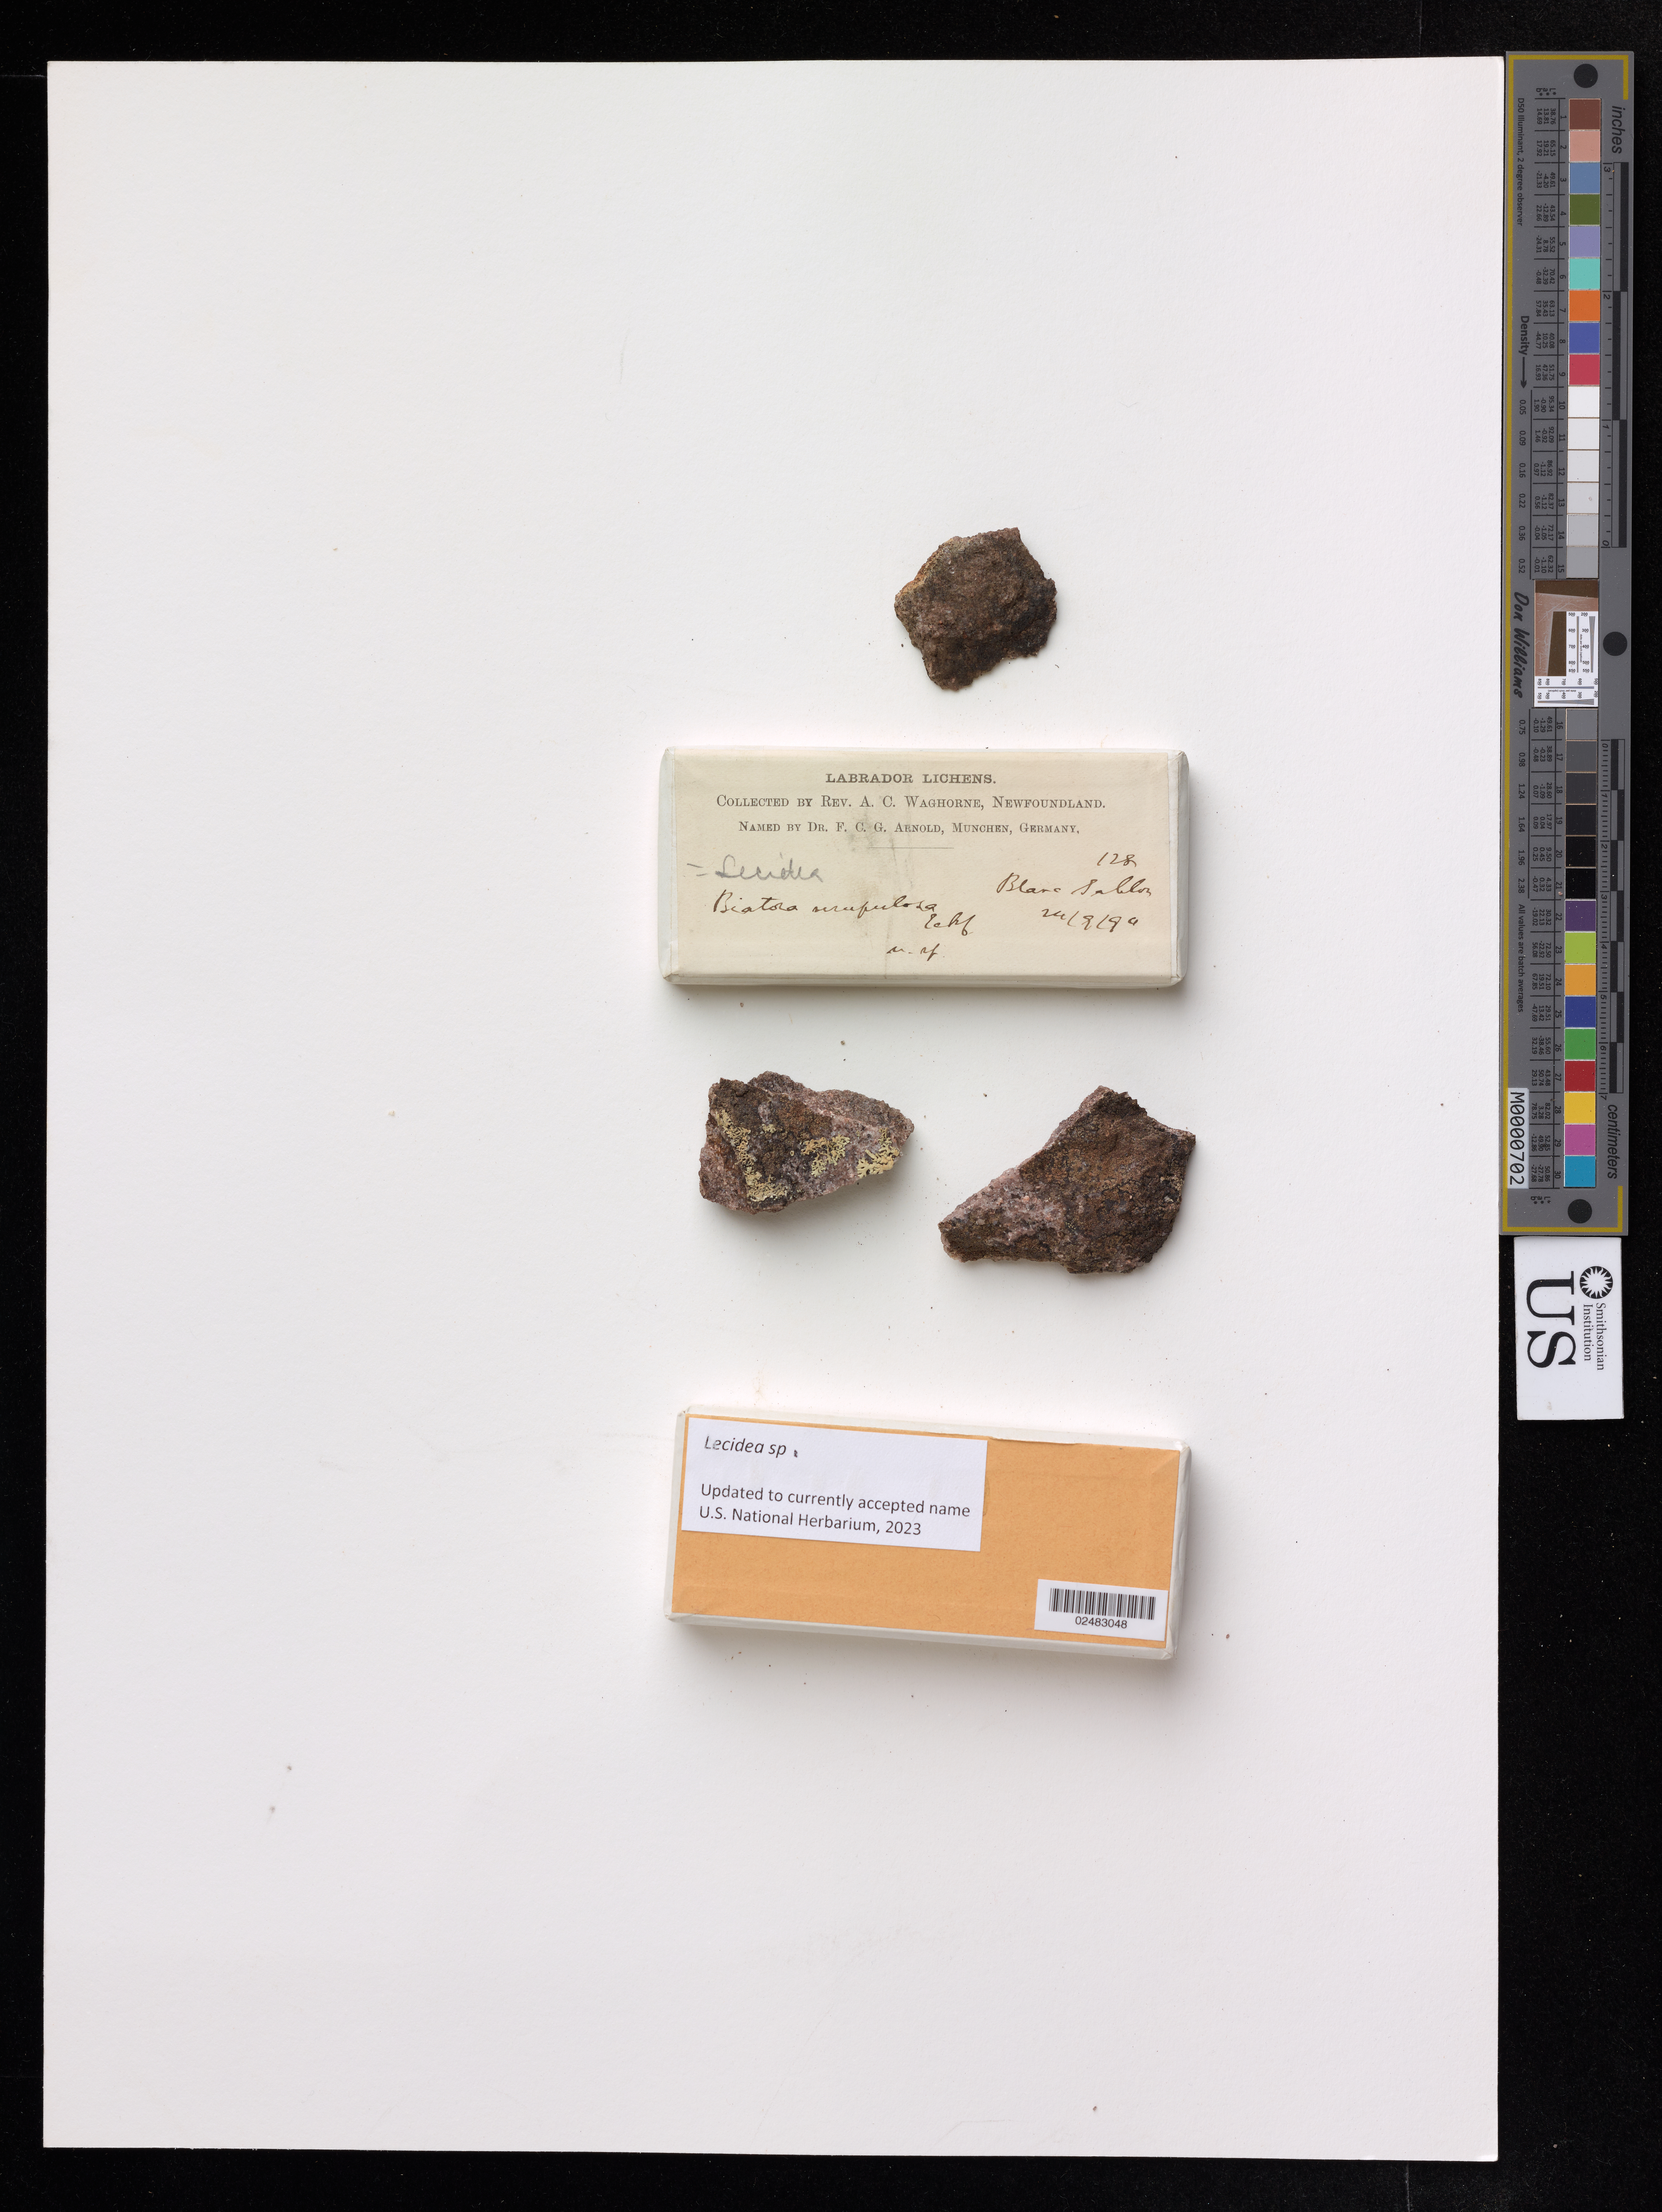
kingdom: Fungi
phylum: Ascomycota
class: Lecanoromycetes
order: Lecideales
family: Lecideaceae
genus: Lecidea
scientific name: Lecidea sp.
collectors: A. Waghorne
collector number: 128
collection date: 1894-09-24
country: Canada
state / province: Newfoundland and Labrador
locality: Blanc Sablon